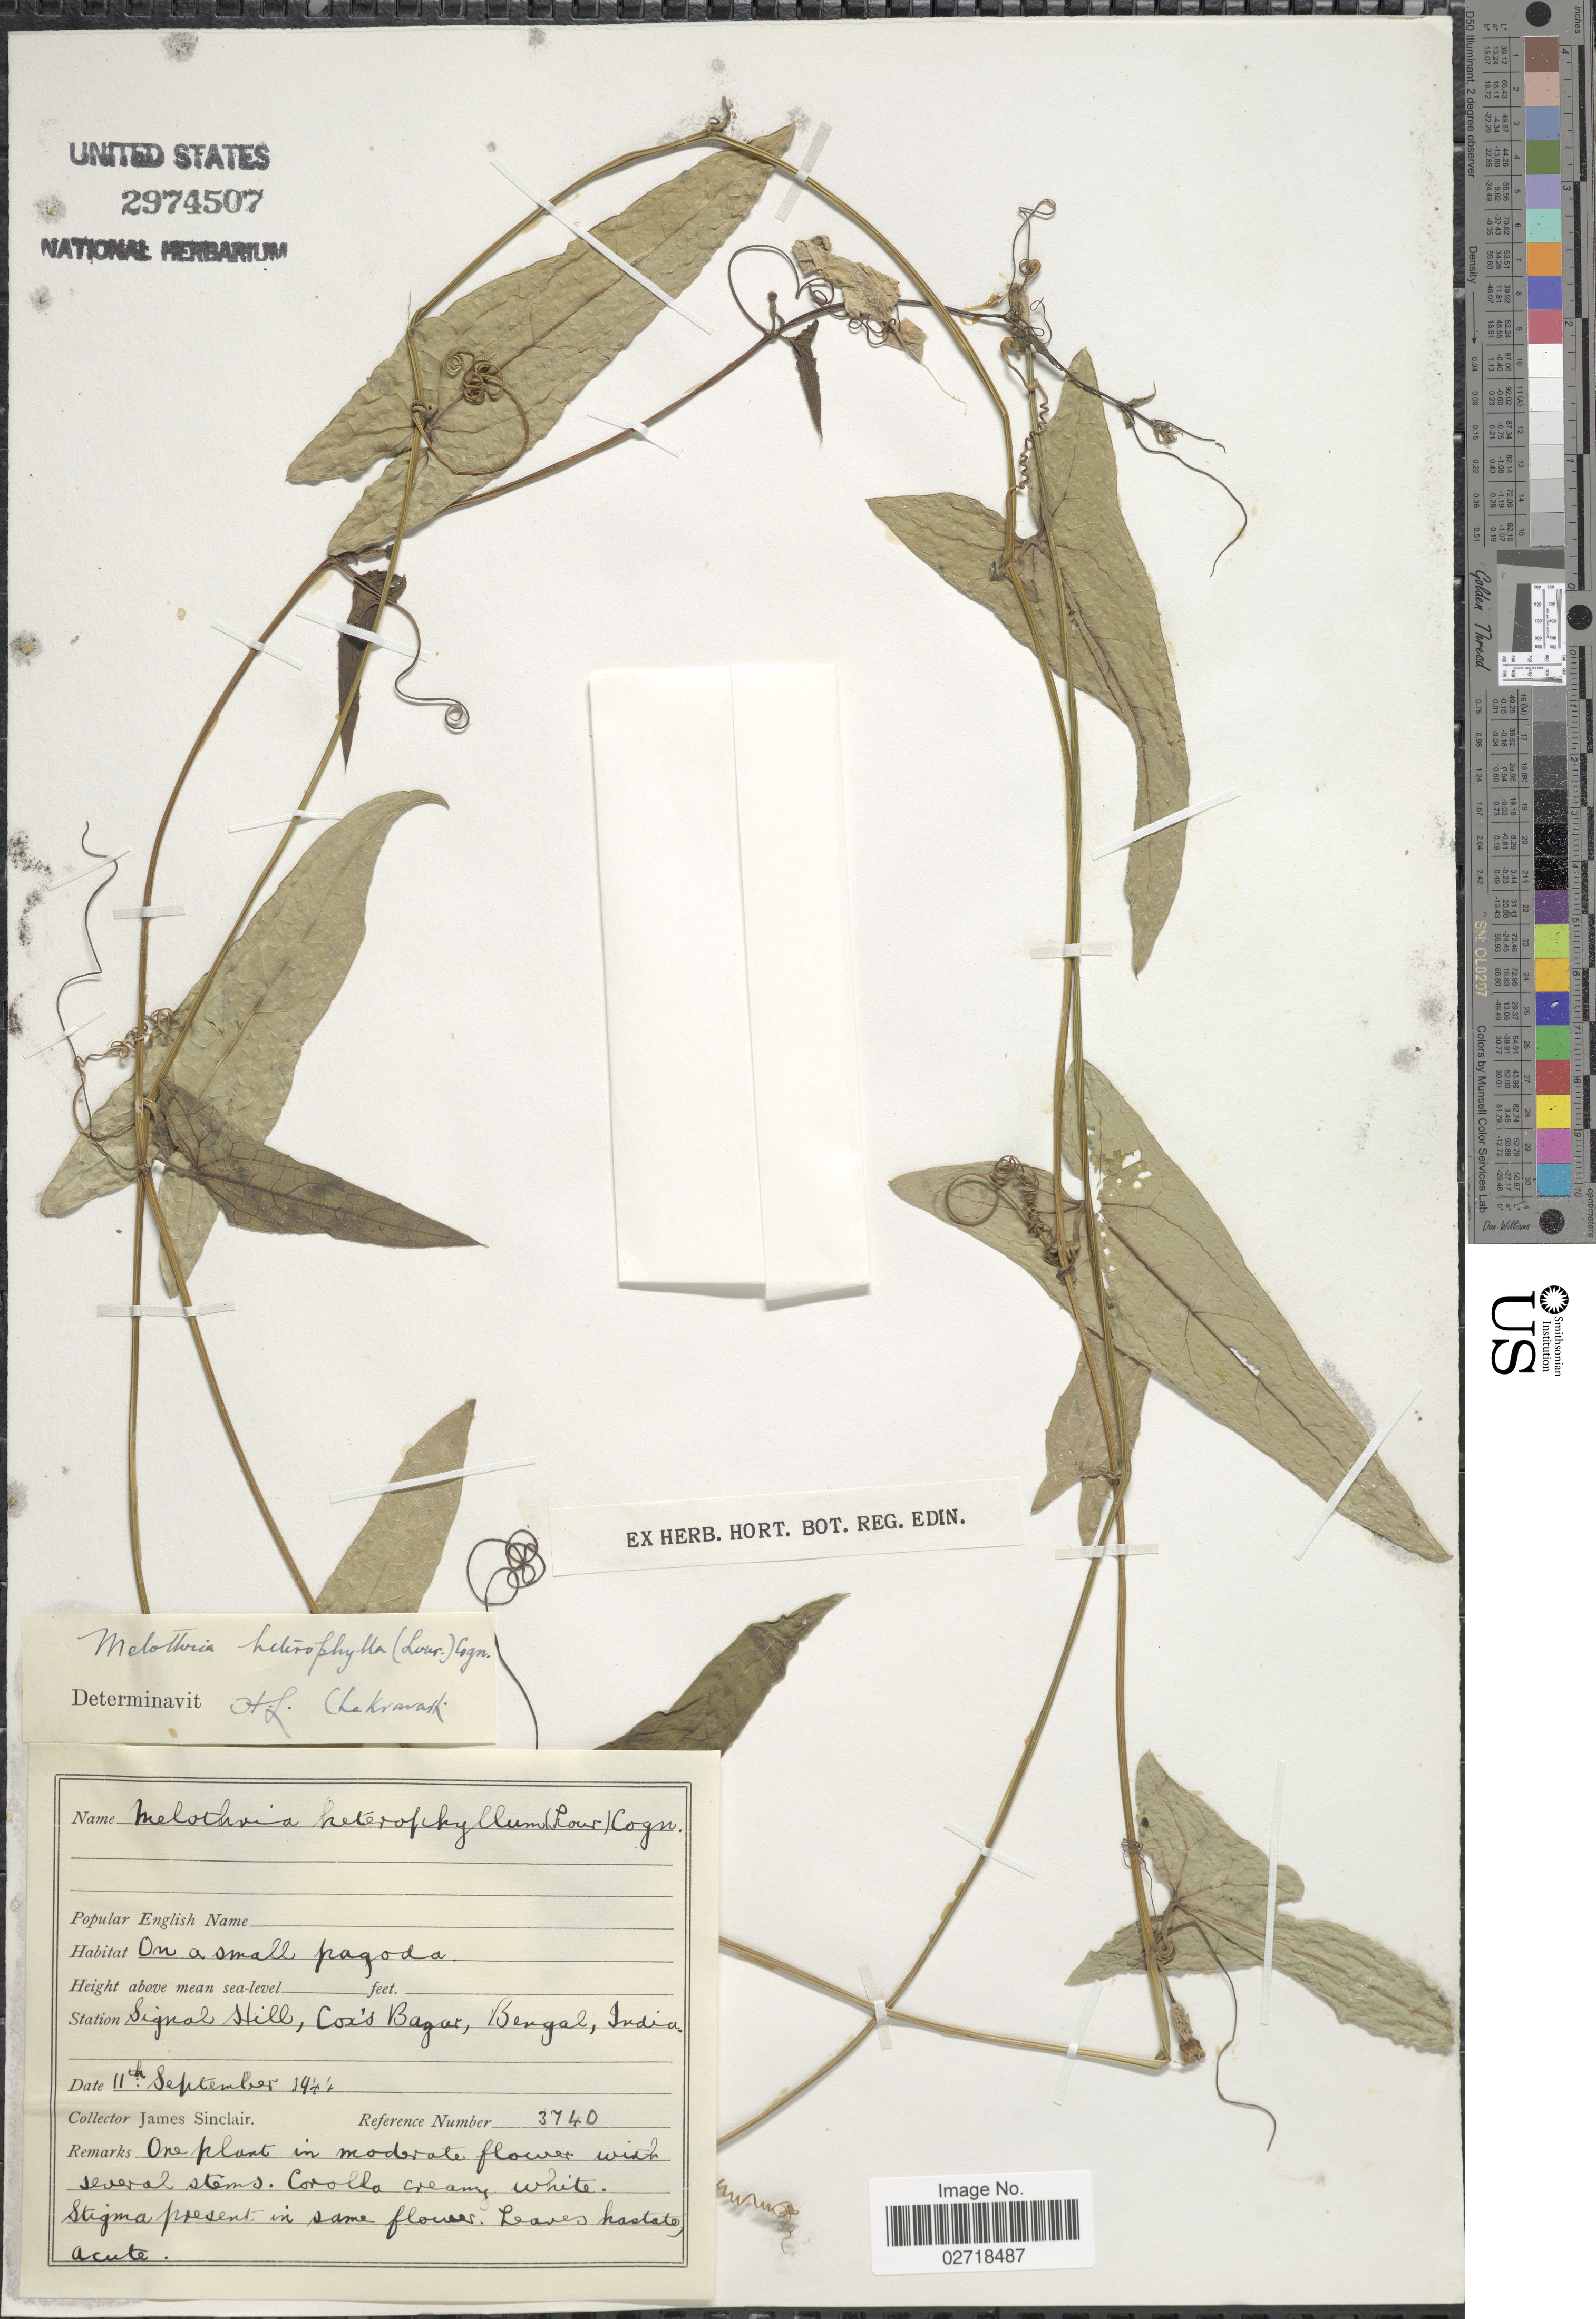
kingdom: Plantae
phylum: Tracheophyta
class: Magnoliopsida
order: Cucurbitales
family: Cucurbitaceae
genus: Solena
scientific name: Solena heterophylla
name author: Lour.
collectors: J. Sinclair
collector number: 3740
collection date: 1944-09-11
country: Bangladesh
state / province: Chittagong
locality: Signal Hill, Cox's Bazar, Bengal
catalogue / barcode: US 2974507